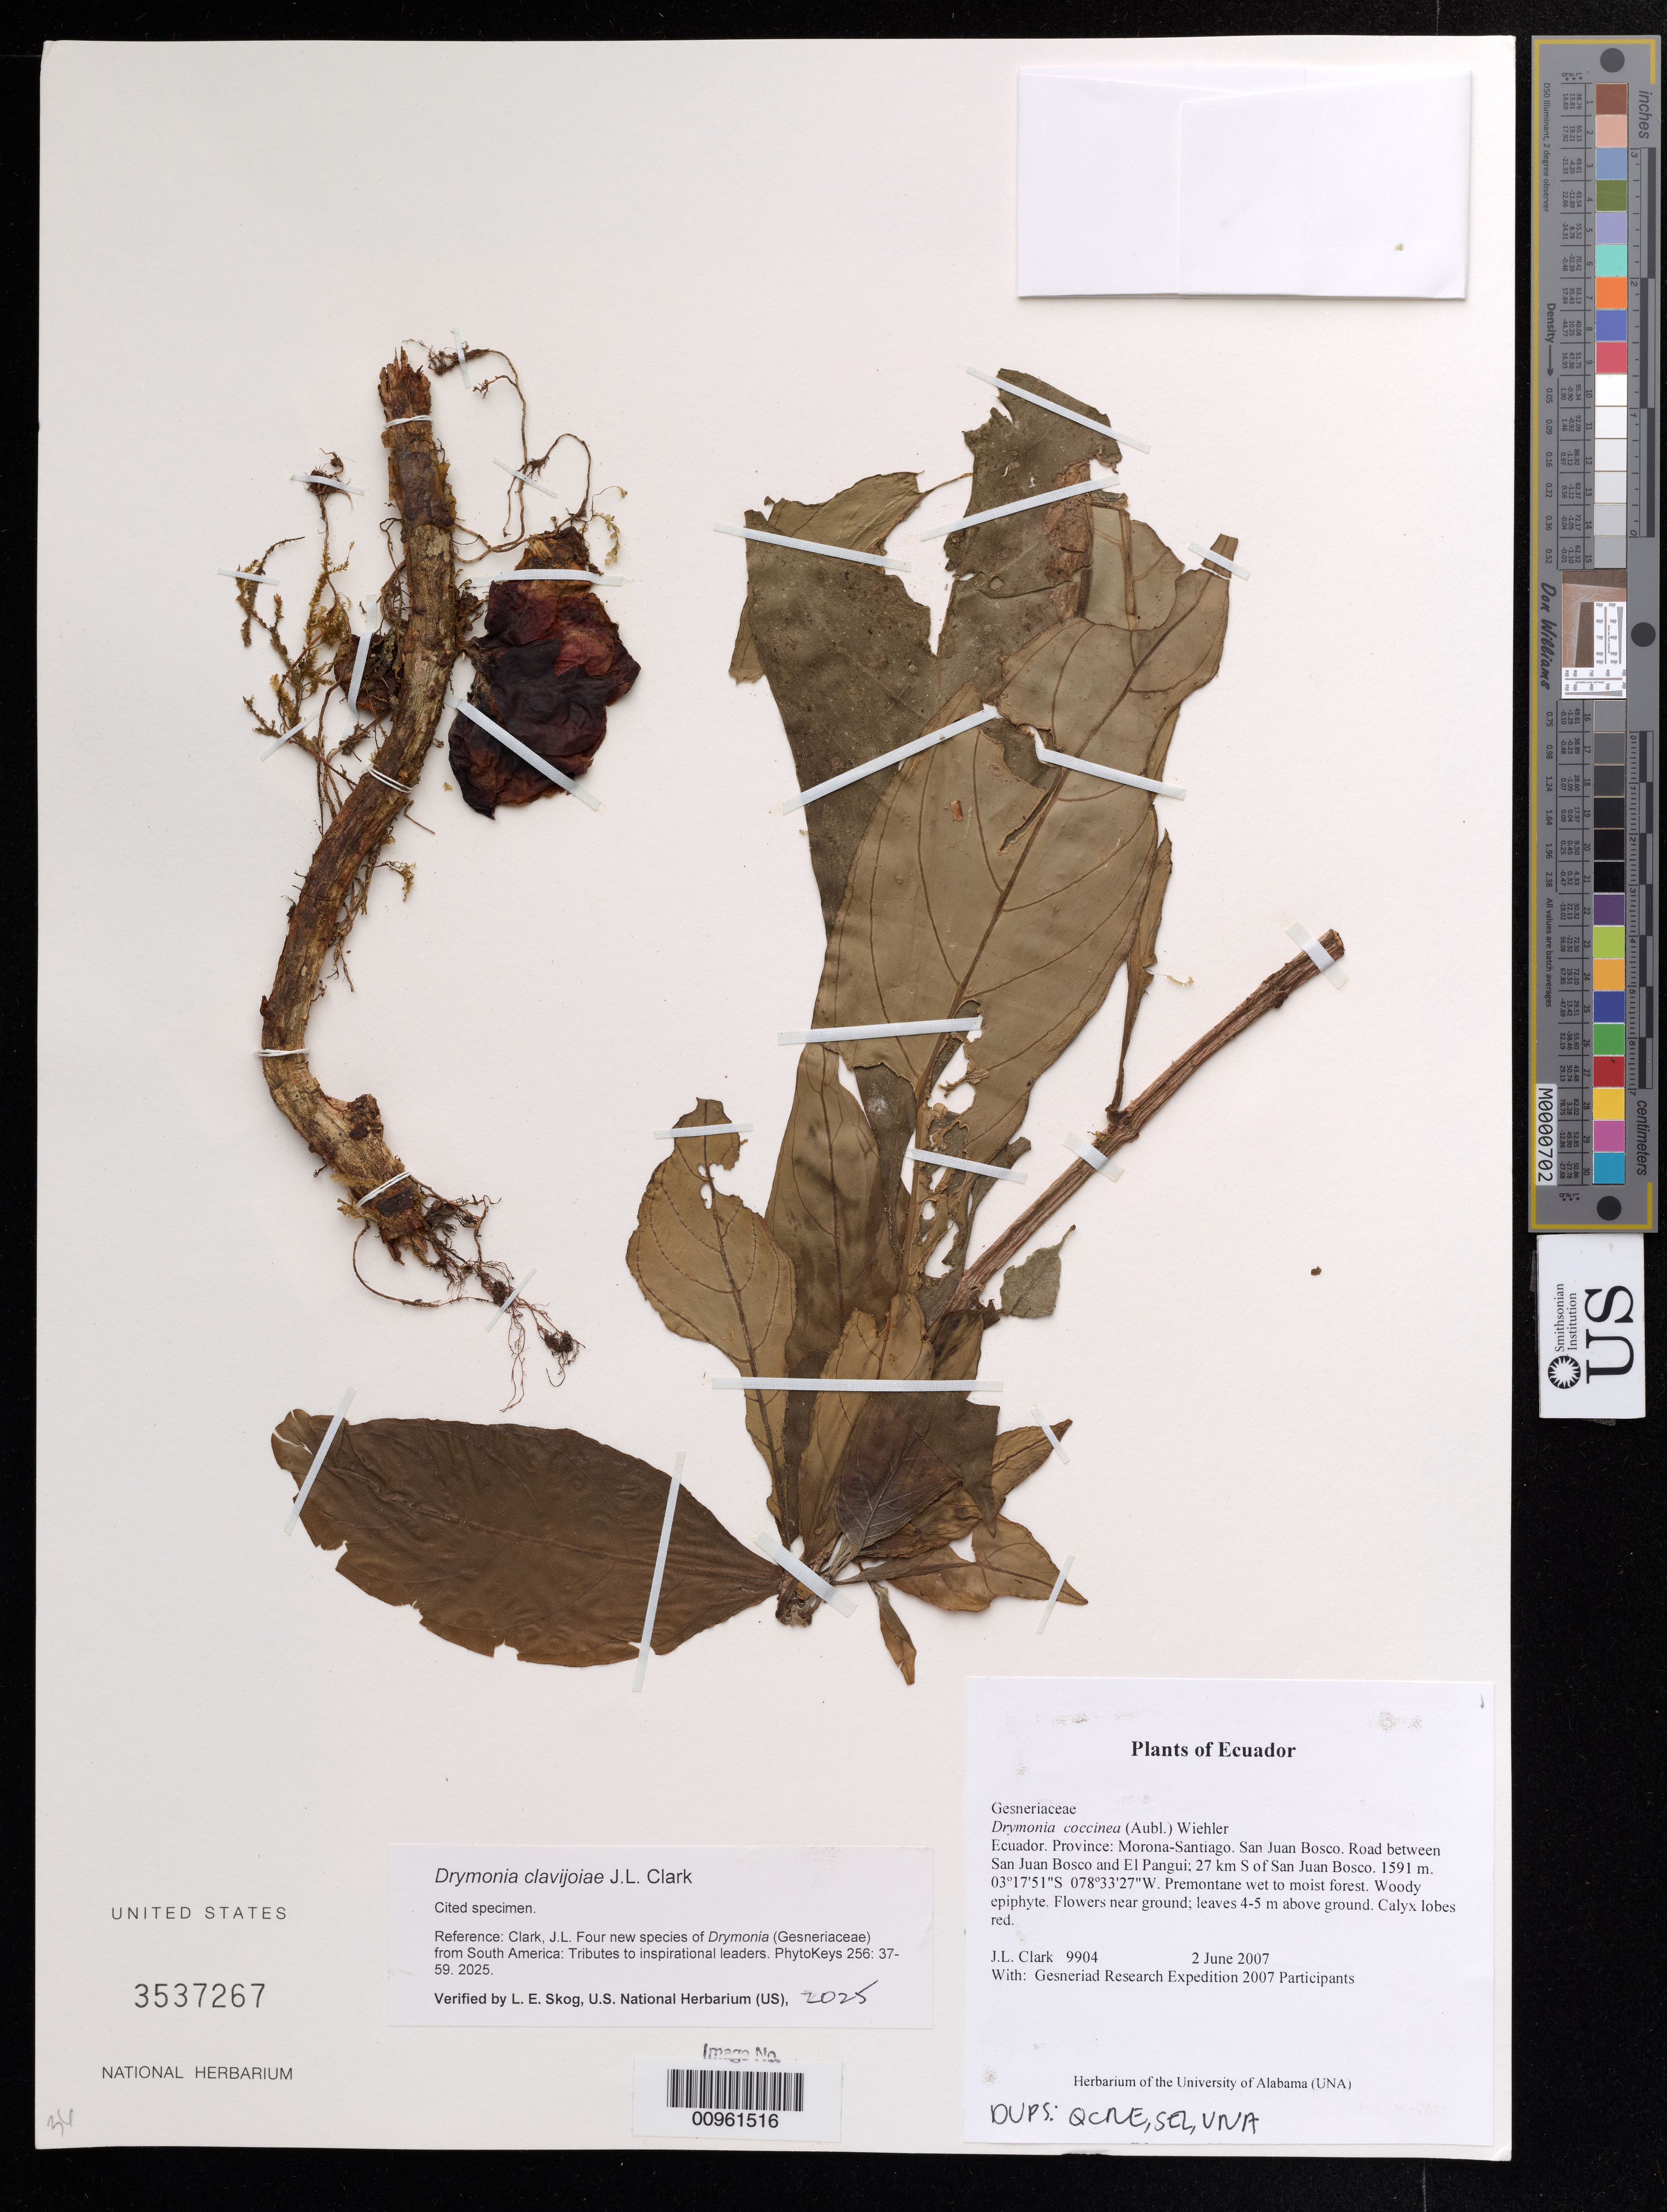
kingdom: Plantae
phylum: Tracheophyta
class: Magnoliopsida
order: Lamiales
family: Gesneriaceae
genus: Drymonia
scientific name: Drymonia clavijoiae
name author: J.L. Clark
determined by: Skog, Laurence E.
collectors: J. L. Clark & Gesneriad Research Expedition 2007 Participants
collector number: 9904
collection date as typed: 02 Jun 2007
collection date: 2007-06-02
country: Ecuador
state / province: Morona-Santiago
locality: San Juan Bosco. Road between San Juan Bosco and El Pangui; 27 km S of San Juan Bosco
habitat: Premontane wet to moist forest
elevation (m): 1591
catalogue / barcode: US 3537267